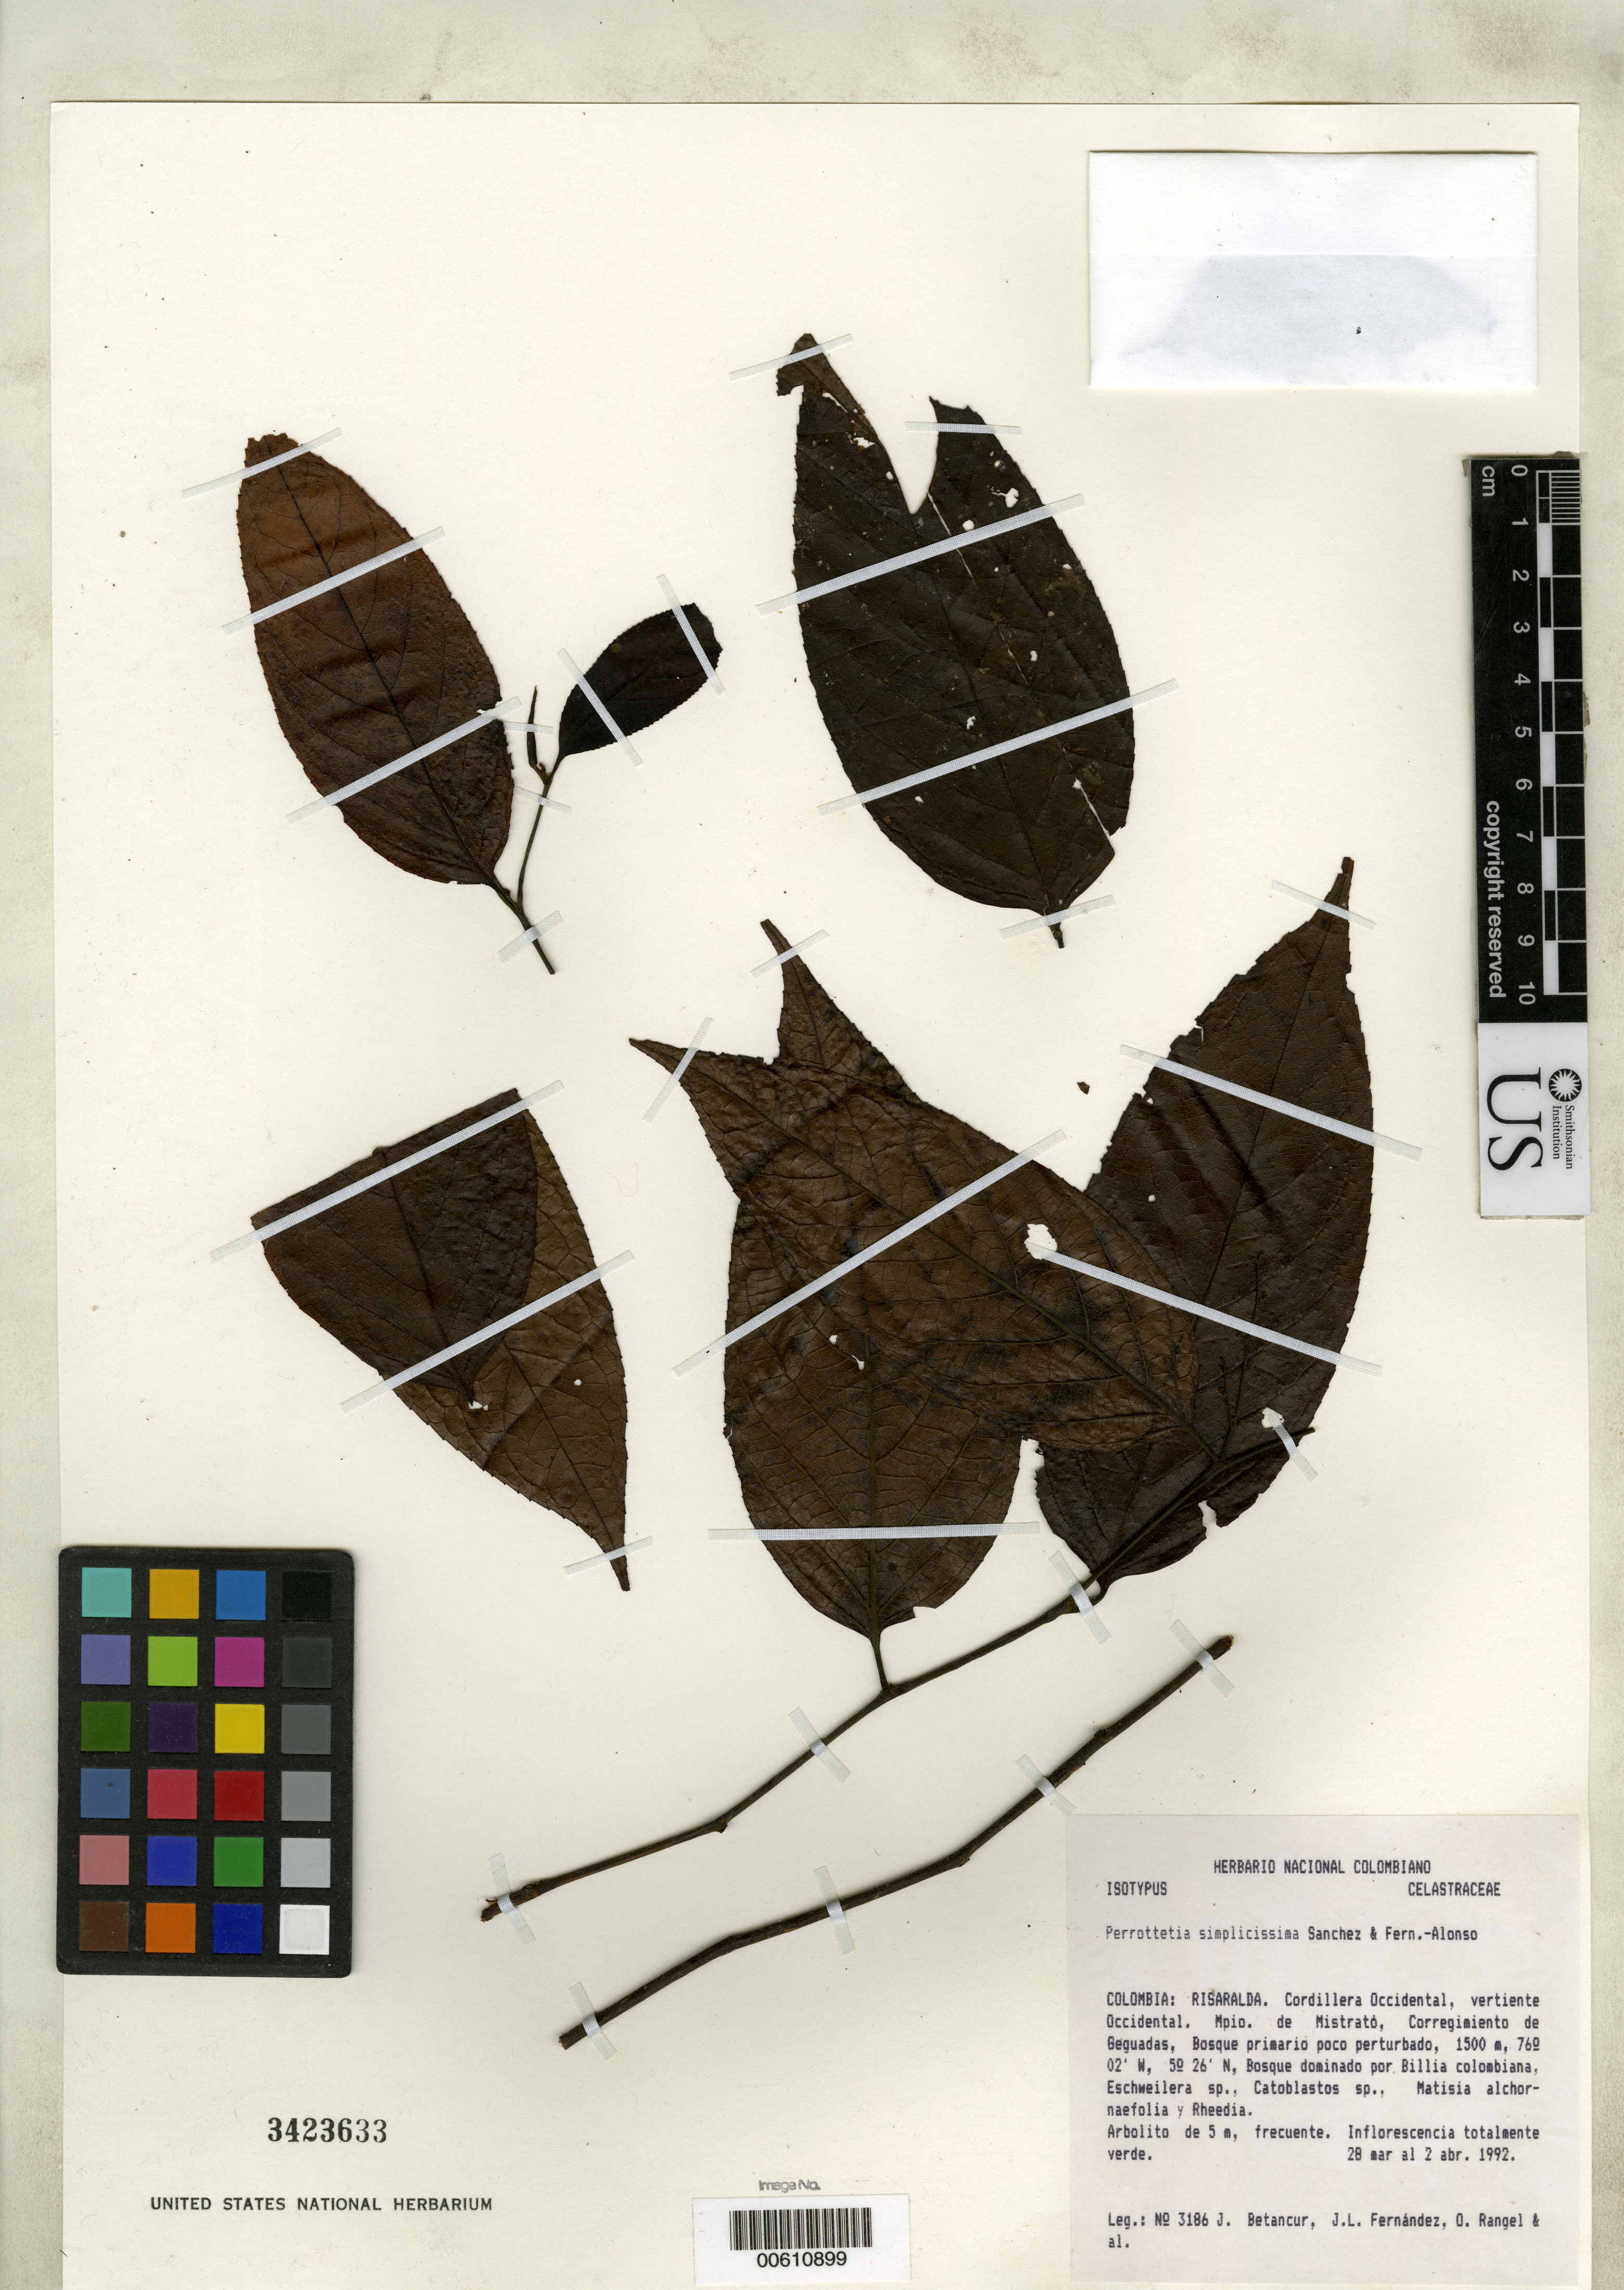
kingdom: Plantae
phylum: Tracheophyta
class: Magnoliopsida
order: Huerteales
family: Dipentodontaceae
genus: Perrottetia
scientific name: Perrottetia simplicissima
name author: R. Sánchez & Fern. Alonso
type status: Isotype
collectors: J. C. Betancur, J. L. Fernández-Alonso & J. O. Rangel Ch.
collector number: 3186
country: Colombia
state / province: Risaralda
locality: Cordillera Occidental, Mistrato.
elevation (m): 1500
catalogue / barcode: US 3423633